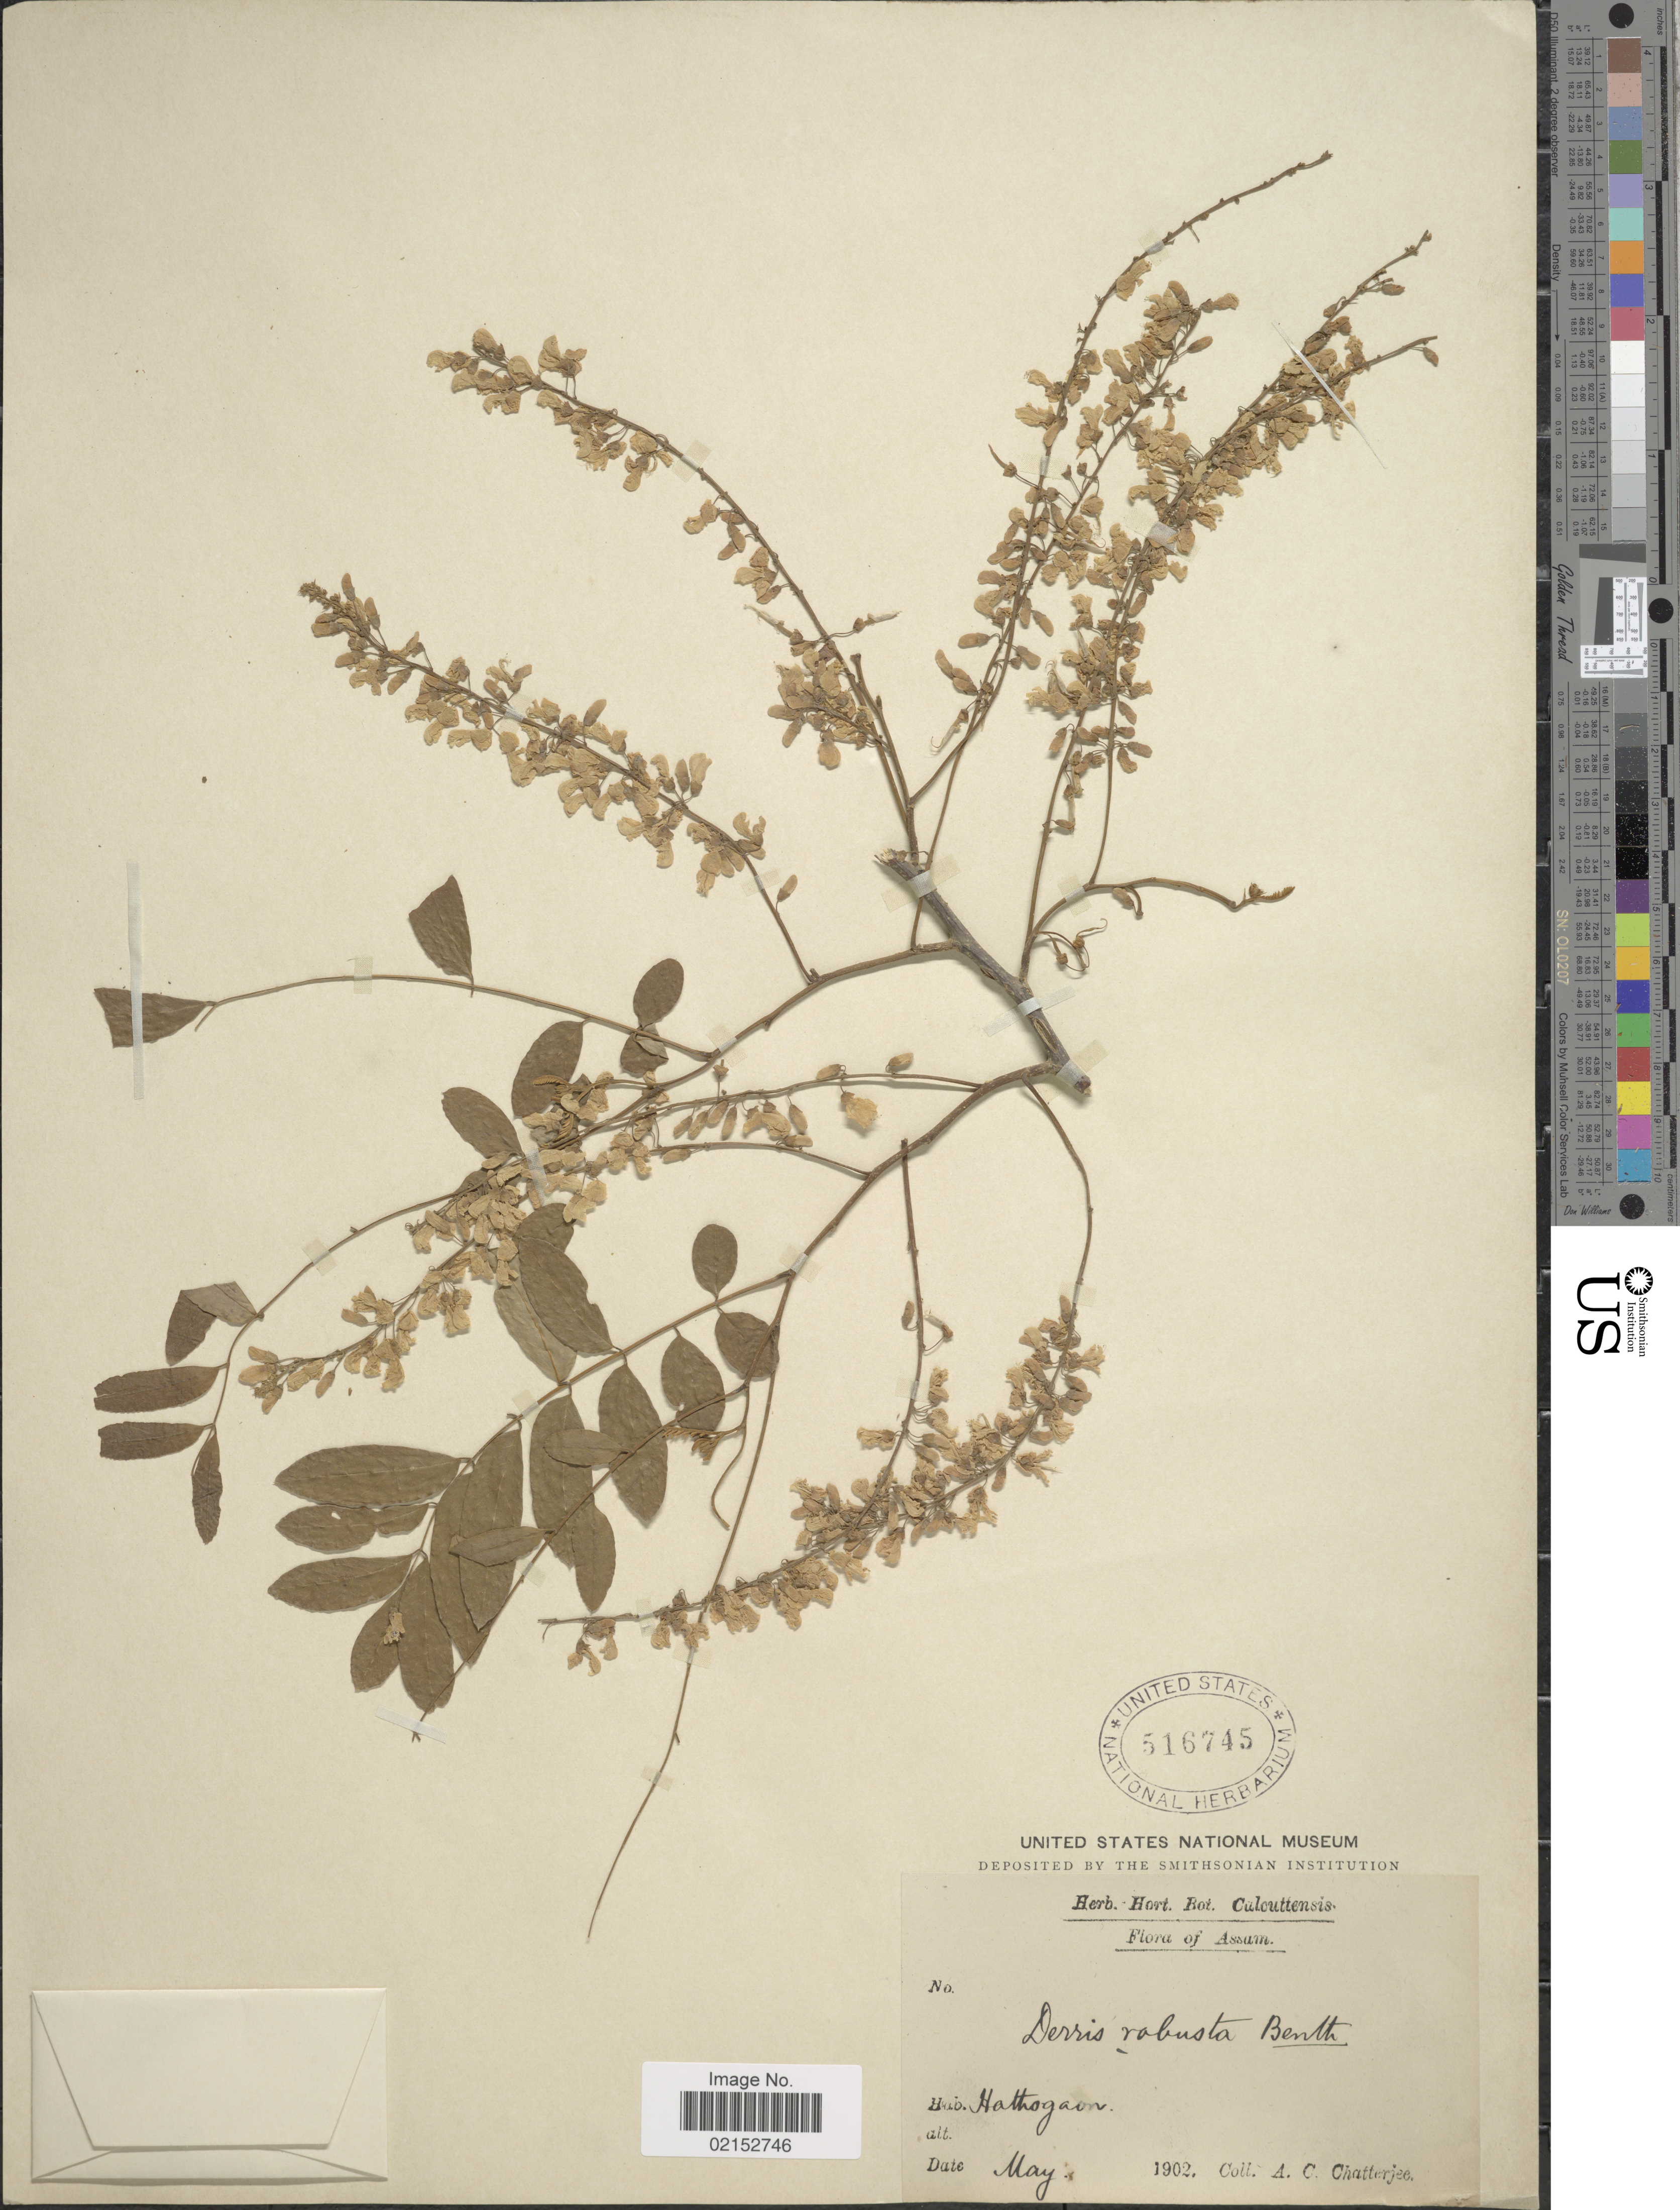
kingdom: Plantae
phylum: Tracheophyta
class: Magnoliopsida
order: Fabales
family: Fabaceae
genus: Brachypterum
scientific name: Brachypterum robustum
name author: (Roxb. ex DC.) Adema & Sirich.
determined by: Strong, Mark T., (BOT), Smithsonian Institution - National Museum of Natural History (UNITED STATES)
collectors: A. Chatterjee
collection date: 1902-05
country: India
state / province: Assam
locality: Hathogaon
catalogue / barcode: US 516745